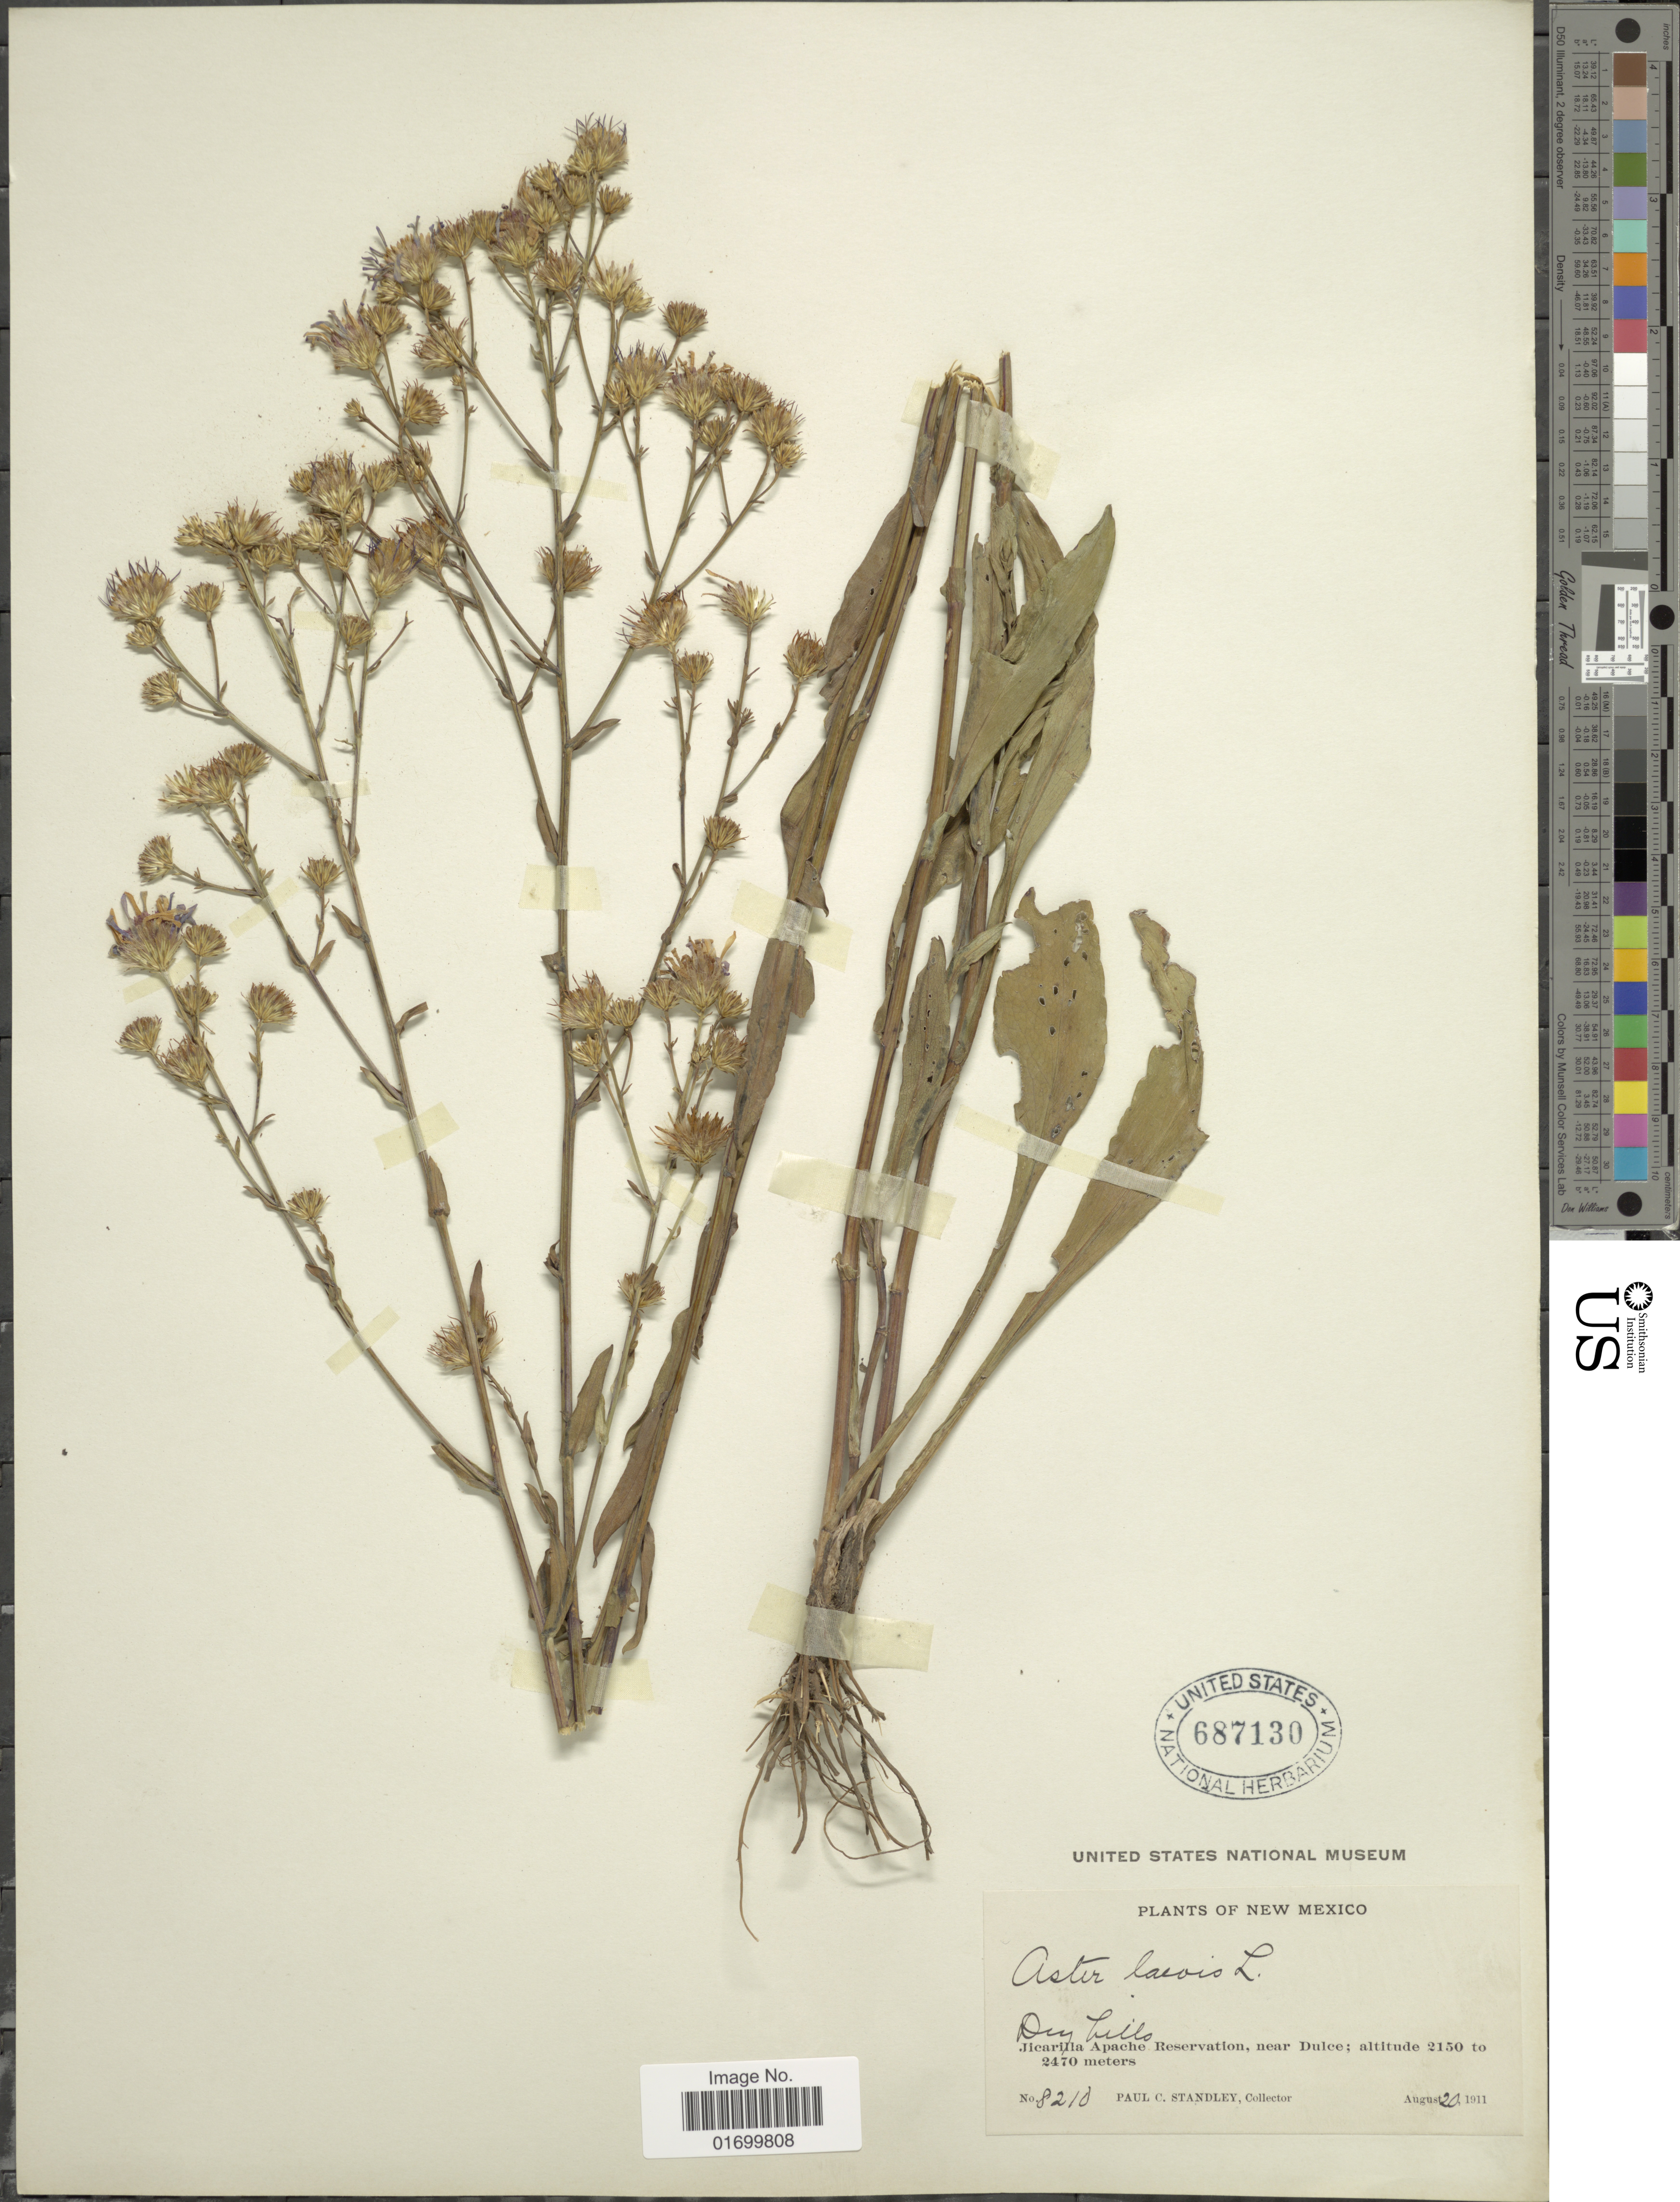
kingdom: Plantae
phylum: Tracheophyta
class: Magnoliopsida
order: Asterales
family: Asteraceae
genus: Symphyotrichum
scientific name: Symphyotrichum laeve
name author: (L.) Á. Löve & D. Löve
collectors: P. C. Standley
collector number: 8210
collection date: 1911-08-20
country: United States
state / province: New Mexico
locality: Jicarilla Apache Reservation, near Dulce.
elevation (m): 2150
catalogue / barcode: US 687130